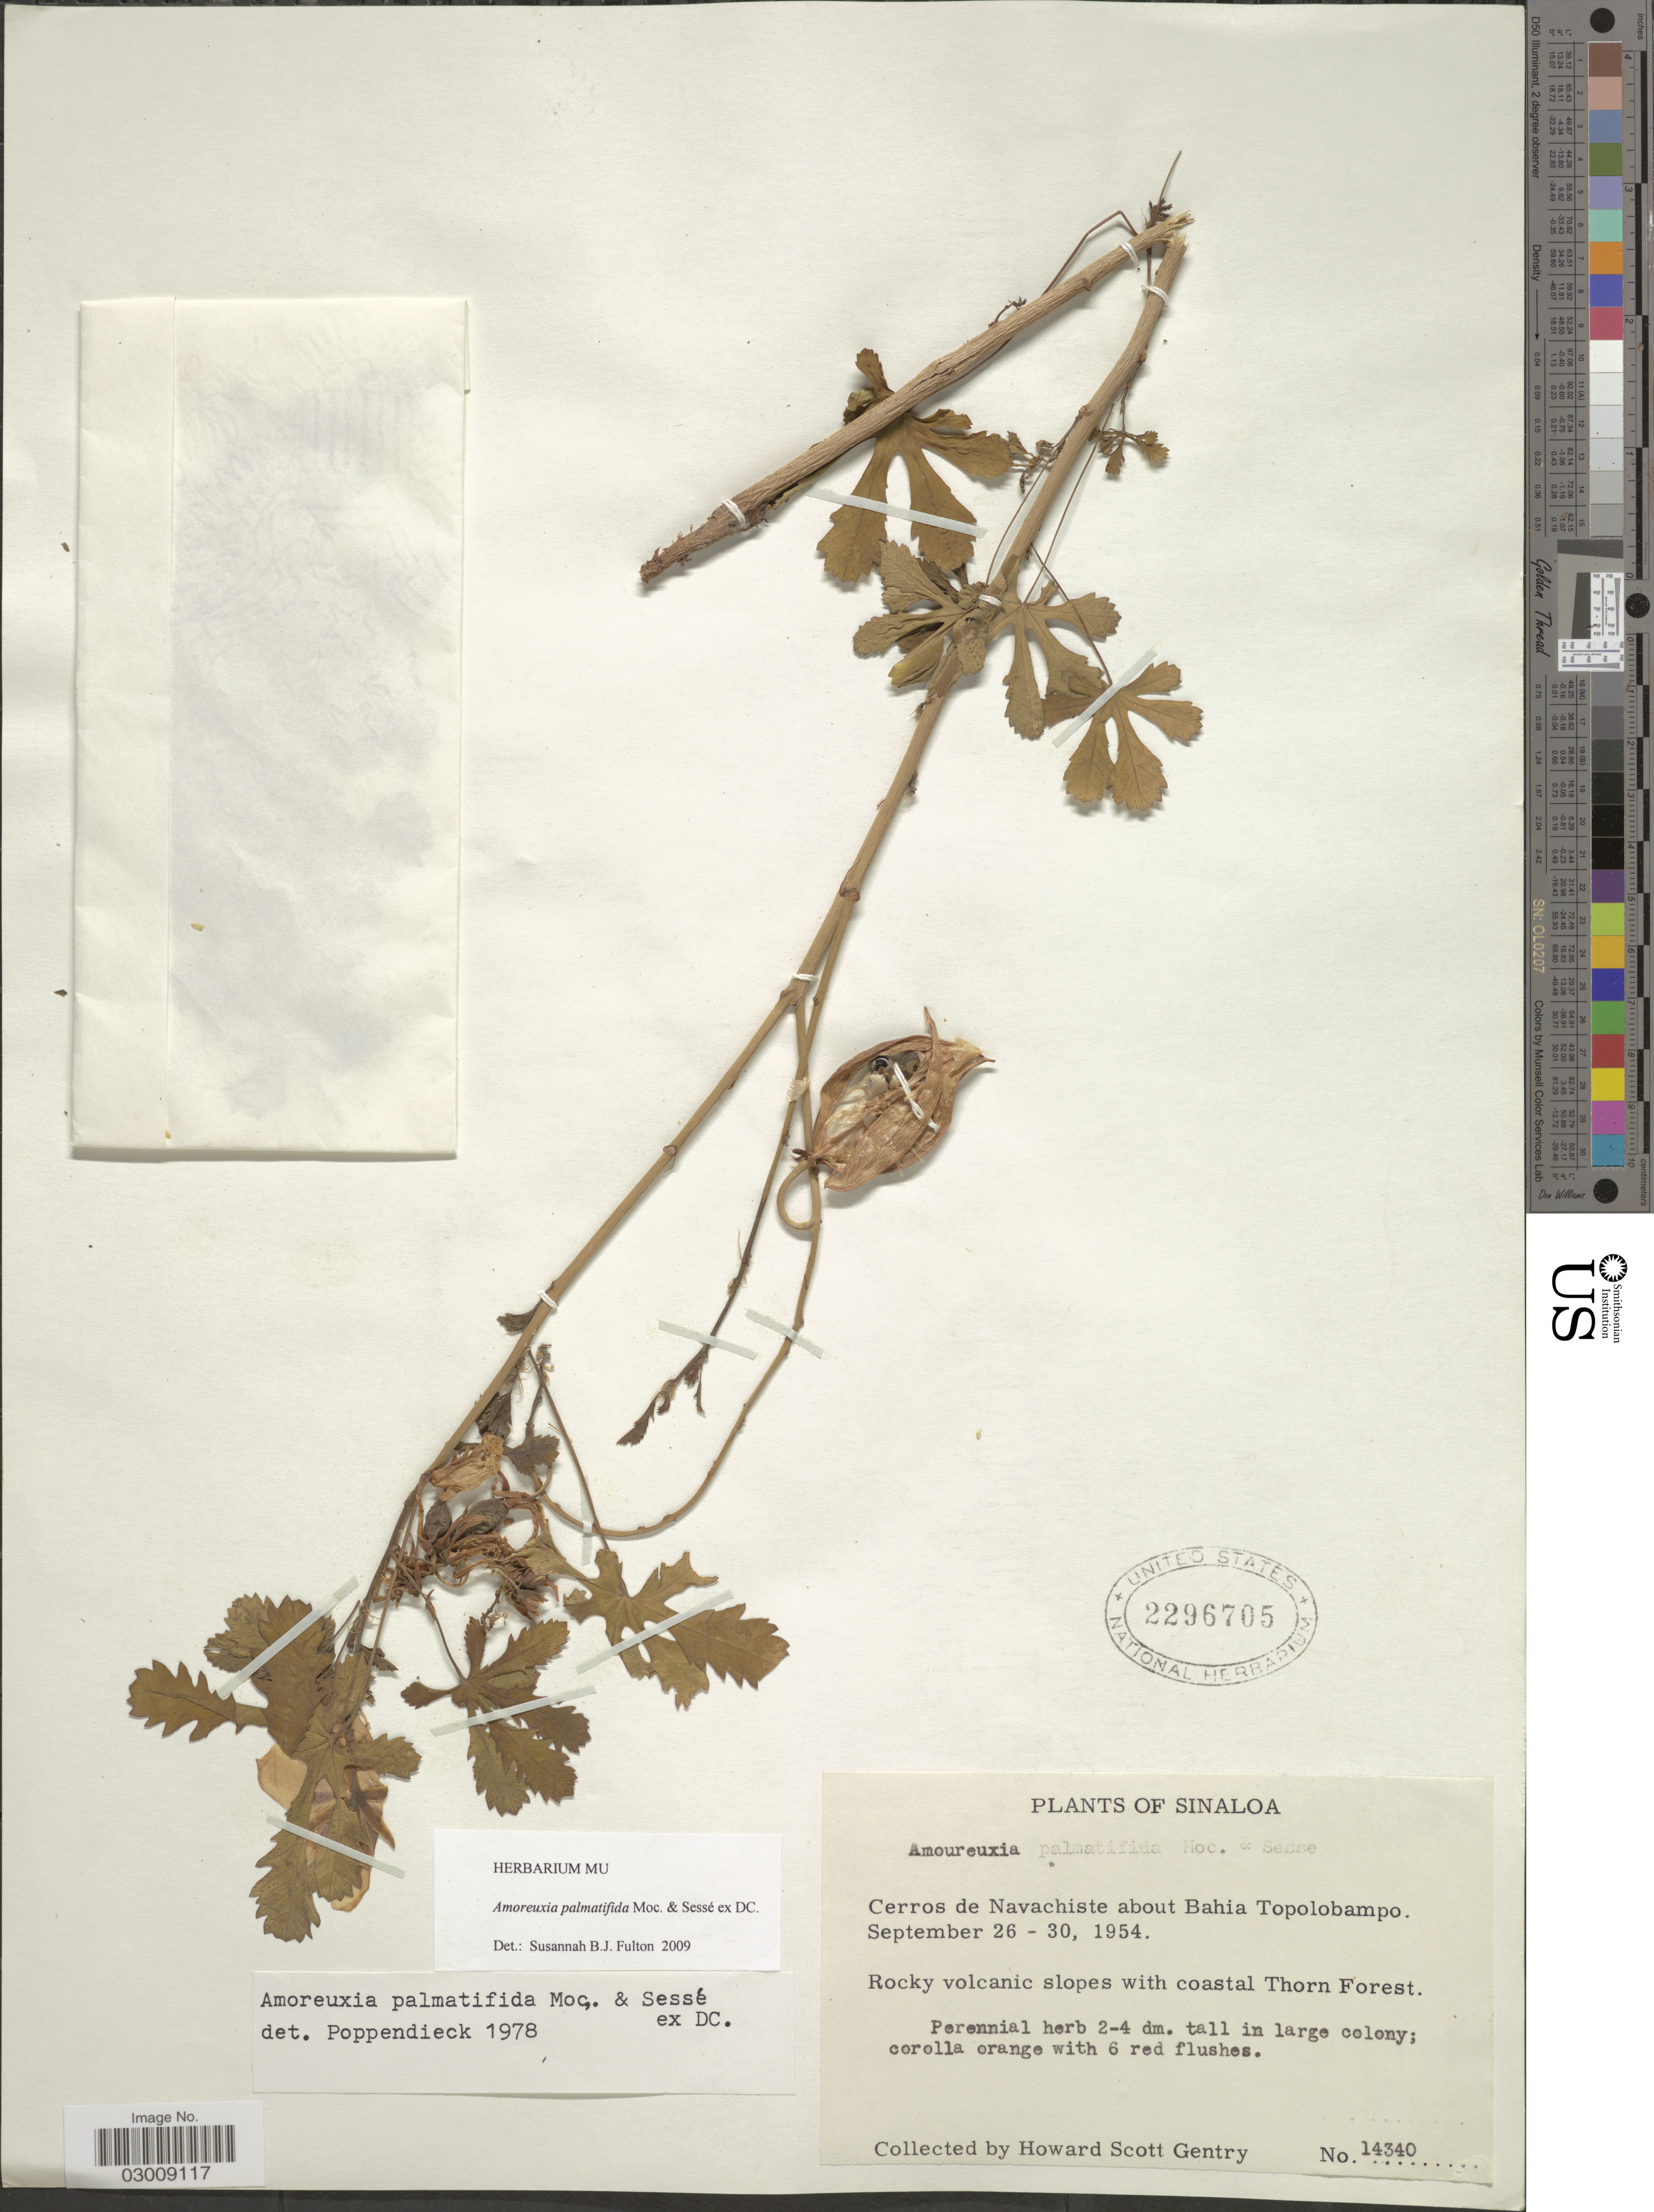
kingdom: Plantae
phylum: Tracheophyta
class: Magnoliopsida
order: Malvales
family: Cochlospermaceae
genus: Amoreuxia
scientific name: Amoreuxia palmatifida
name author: Moc. & Sessé ex DC.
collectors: H. S. Gentry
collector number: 14340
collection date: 1954-09-26/1954-09-30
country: Mexico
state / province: Sinaloa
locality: Cerros de Navachiste about Bahia Topolobampo. Rocky volcanic slopes with coastal Thorn Forest.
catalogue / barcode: US 2296705